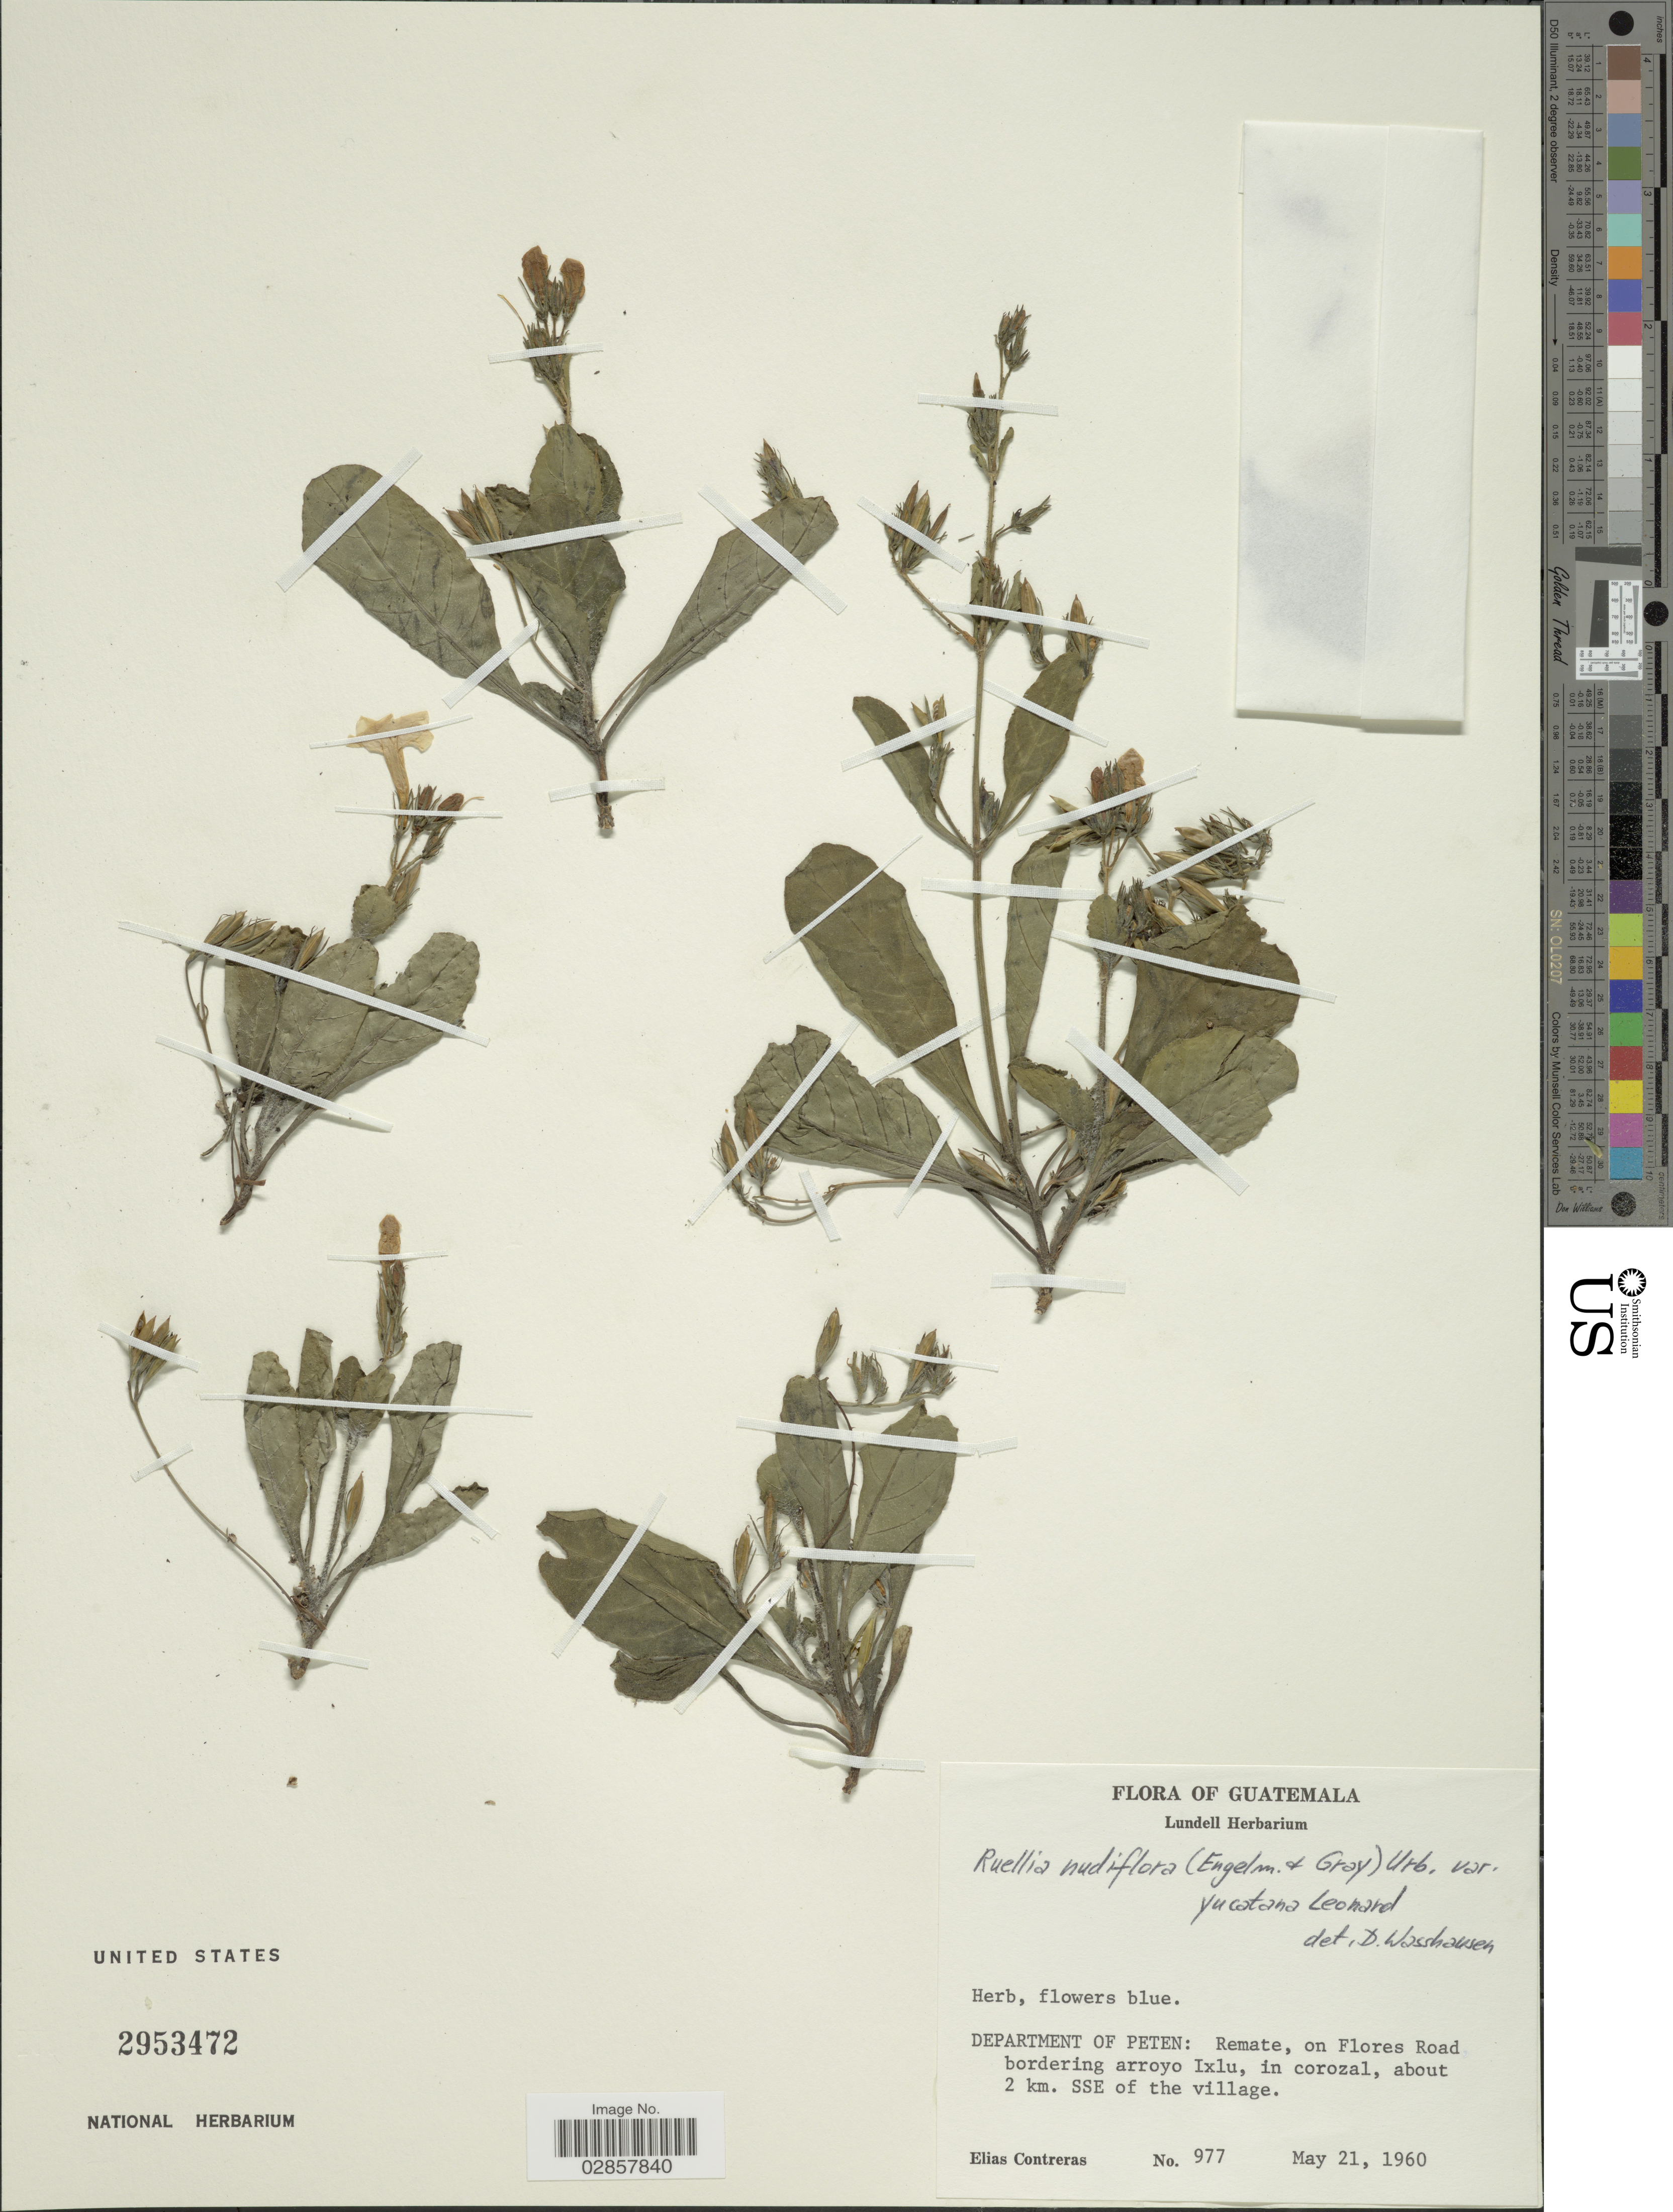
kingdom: Plantae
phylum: Tracheophyta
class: Magnoliopsida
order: Lamiales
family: Acanthaceae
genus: Ruellia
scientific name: Ruellia nudiflora var. yucatana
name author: Leonard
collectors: E. Contreras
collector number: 977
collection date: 1960-05-21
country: Guatemala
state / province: El Petén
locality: Department of Peten: remate, on Flores Road bordering arroyo Ixly, in corozal, about 2 km. SSE of the village.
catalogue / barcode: US 2953472